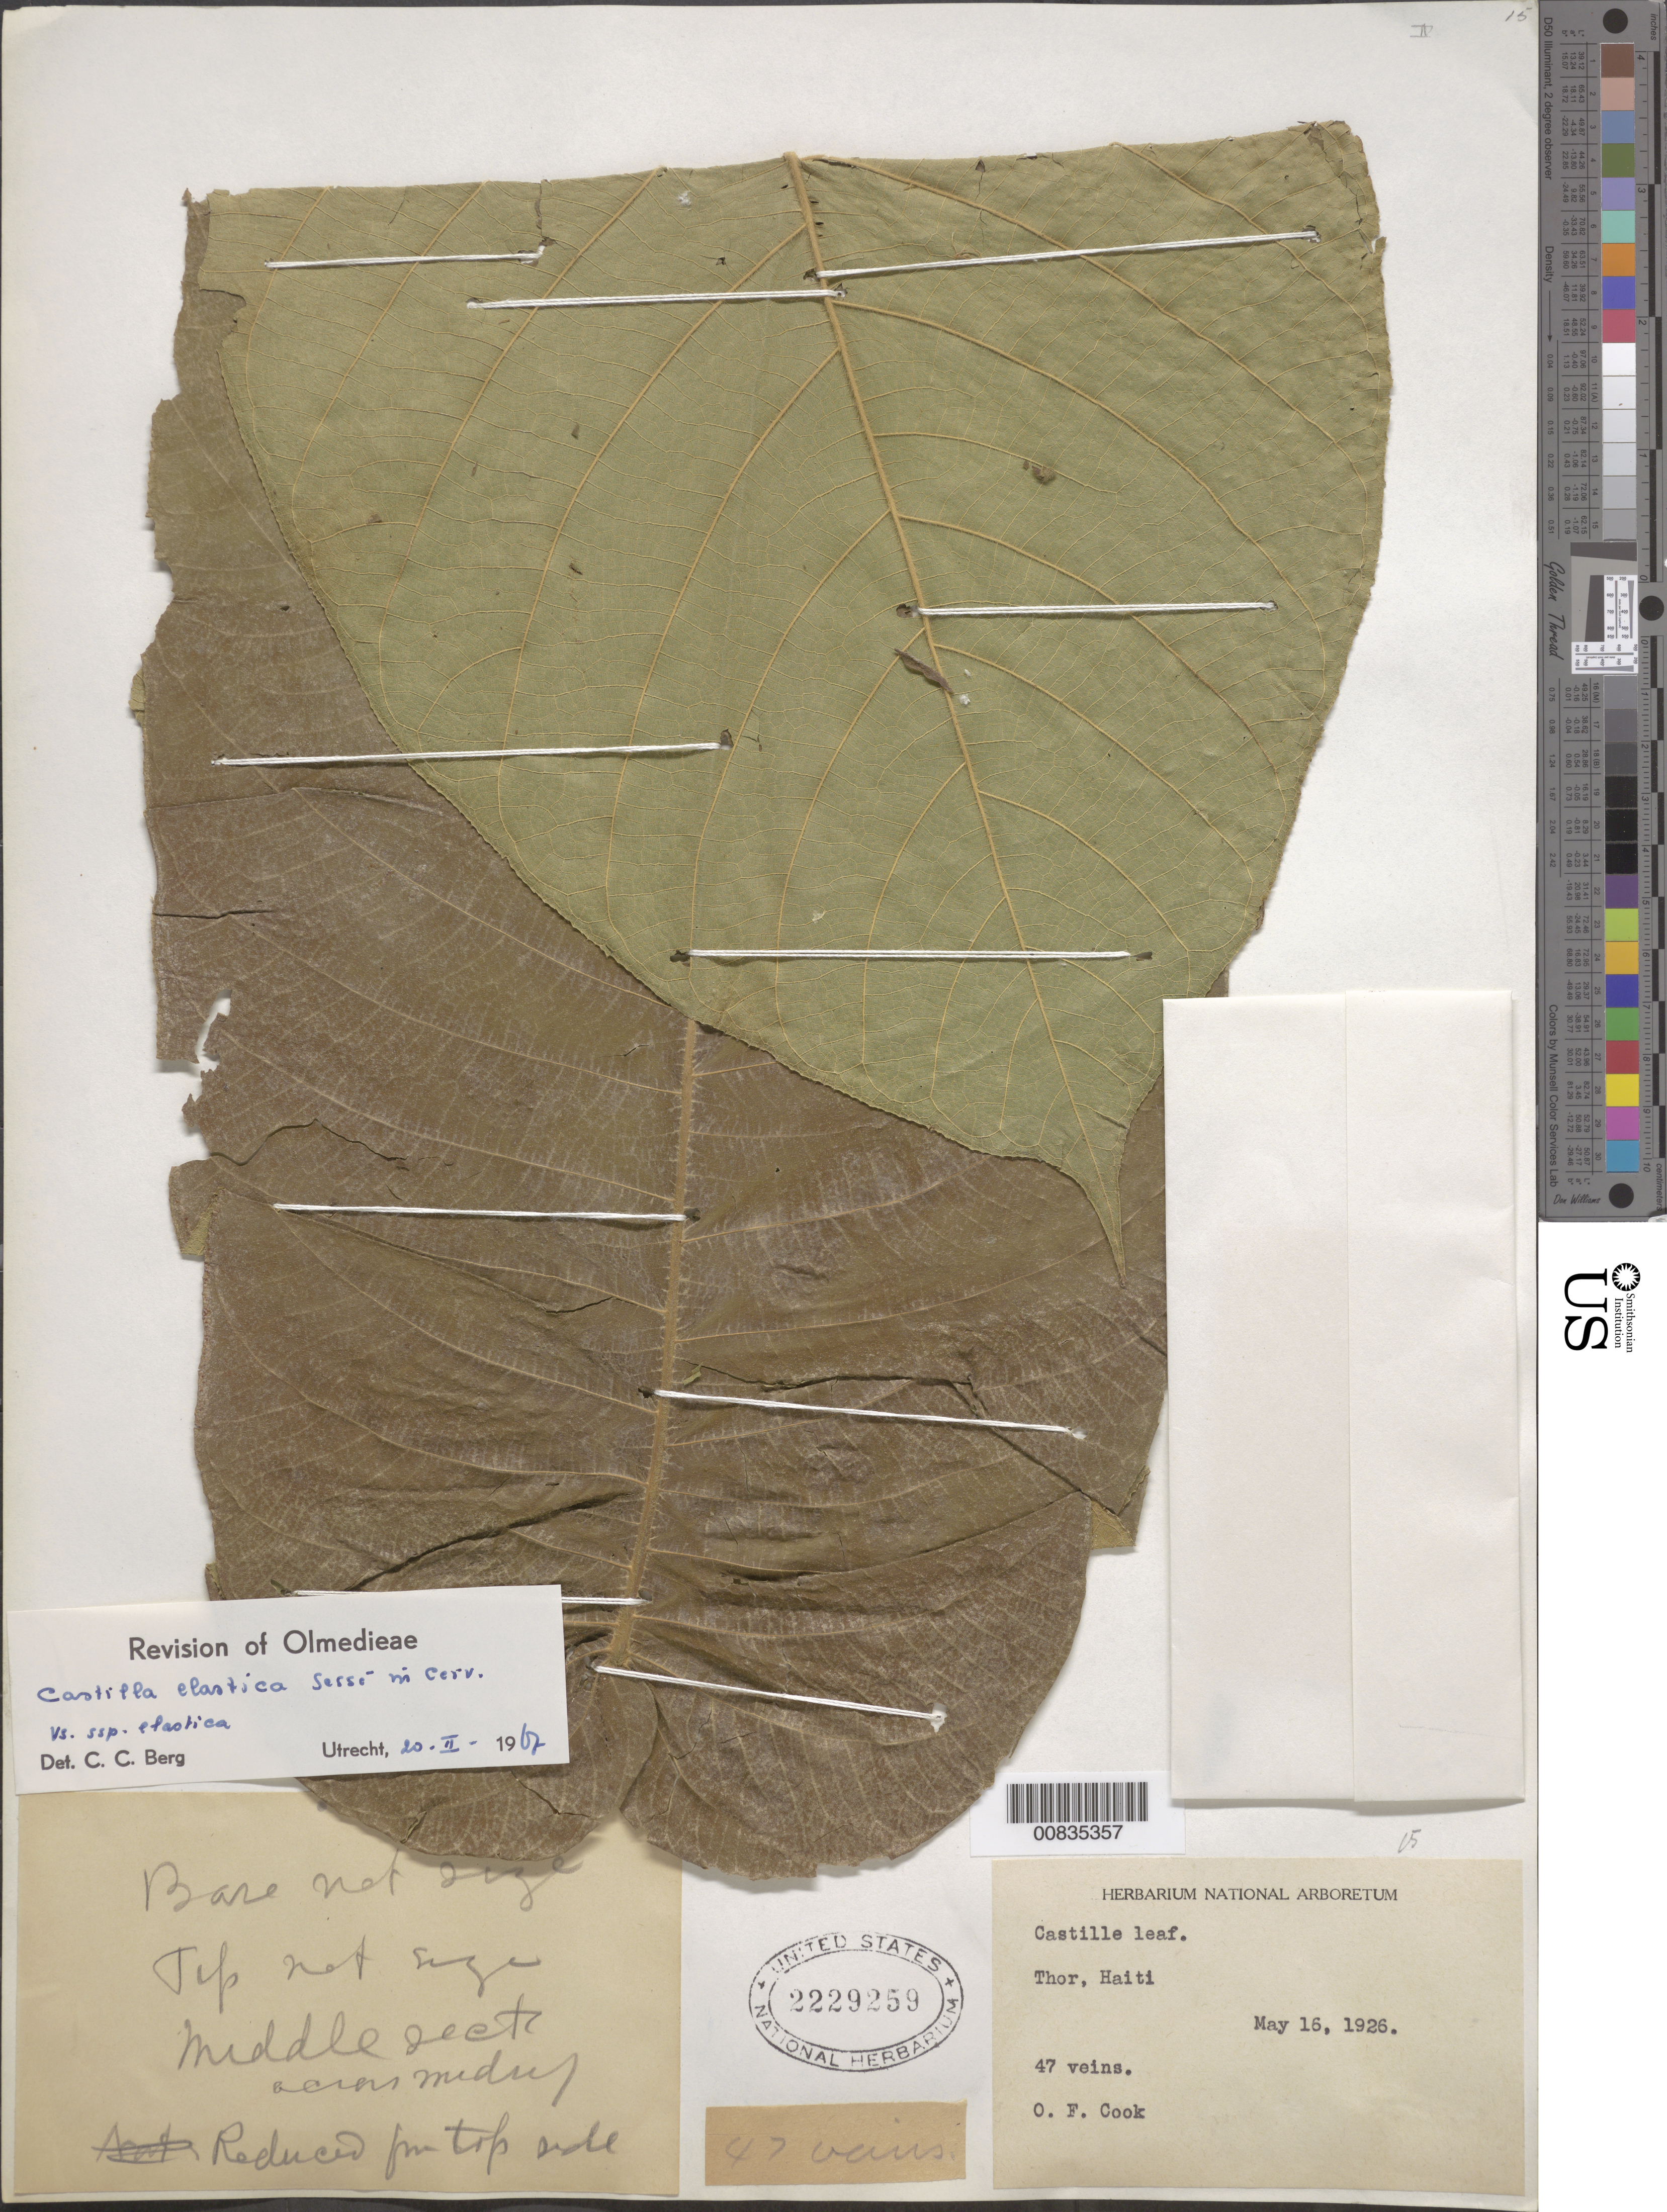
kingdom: Plantae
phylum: Tracheophyta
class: Magnoliopsida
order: Rosales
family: Moraceae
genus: Castilla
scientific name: Castilla elastica subsp. elastica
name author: Sessé ex Cerv.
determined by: Berg, C. C.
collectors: O. F. Cook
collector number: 47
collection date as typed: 16 May 1926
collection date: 1926-05-16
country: Haiti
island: Hispaniola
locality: Thor.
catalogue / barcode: US 2229259